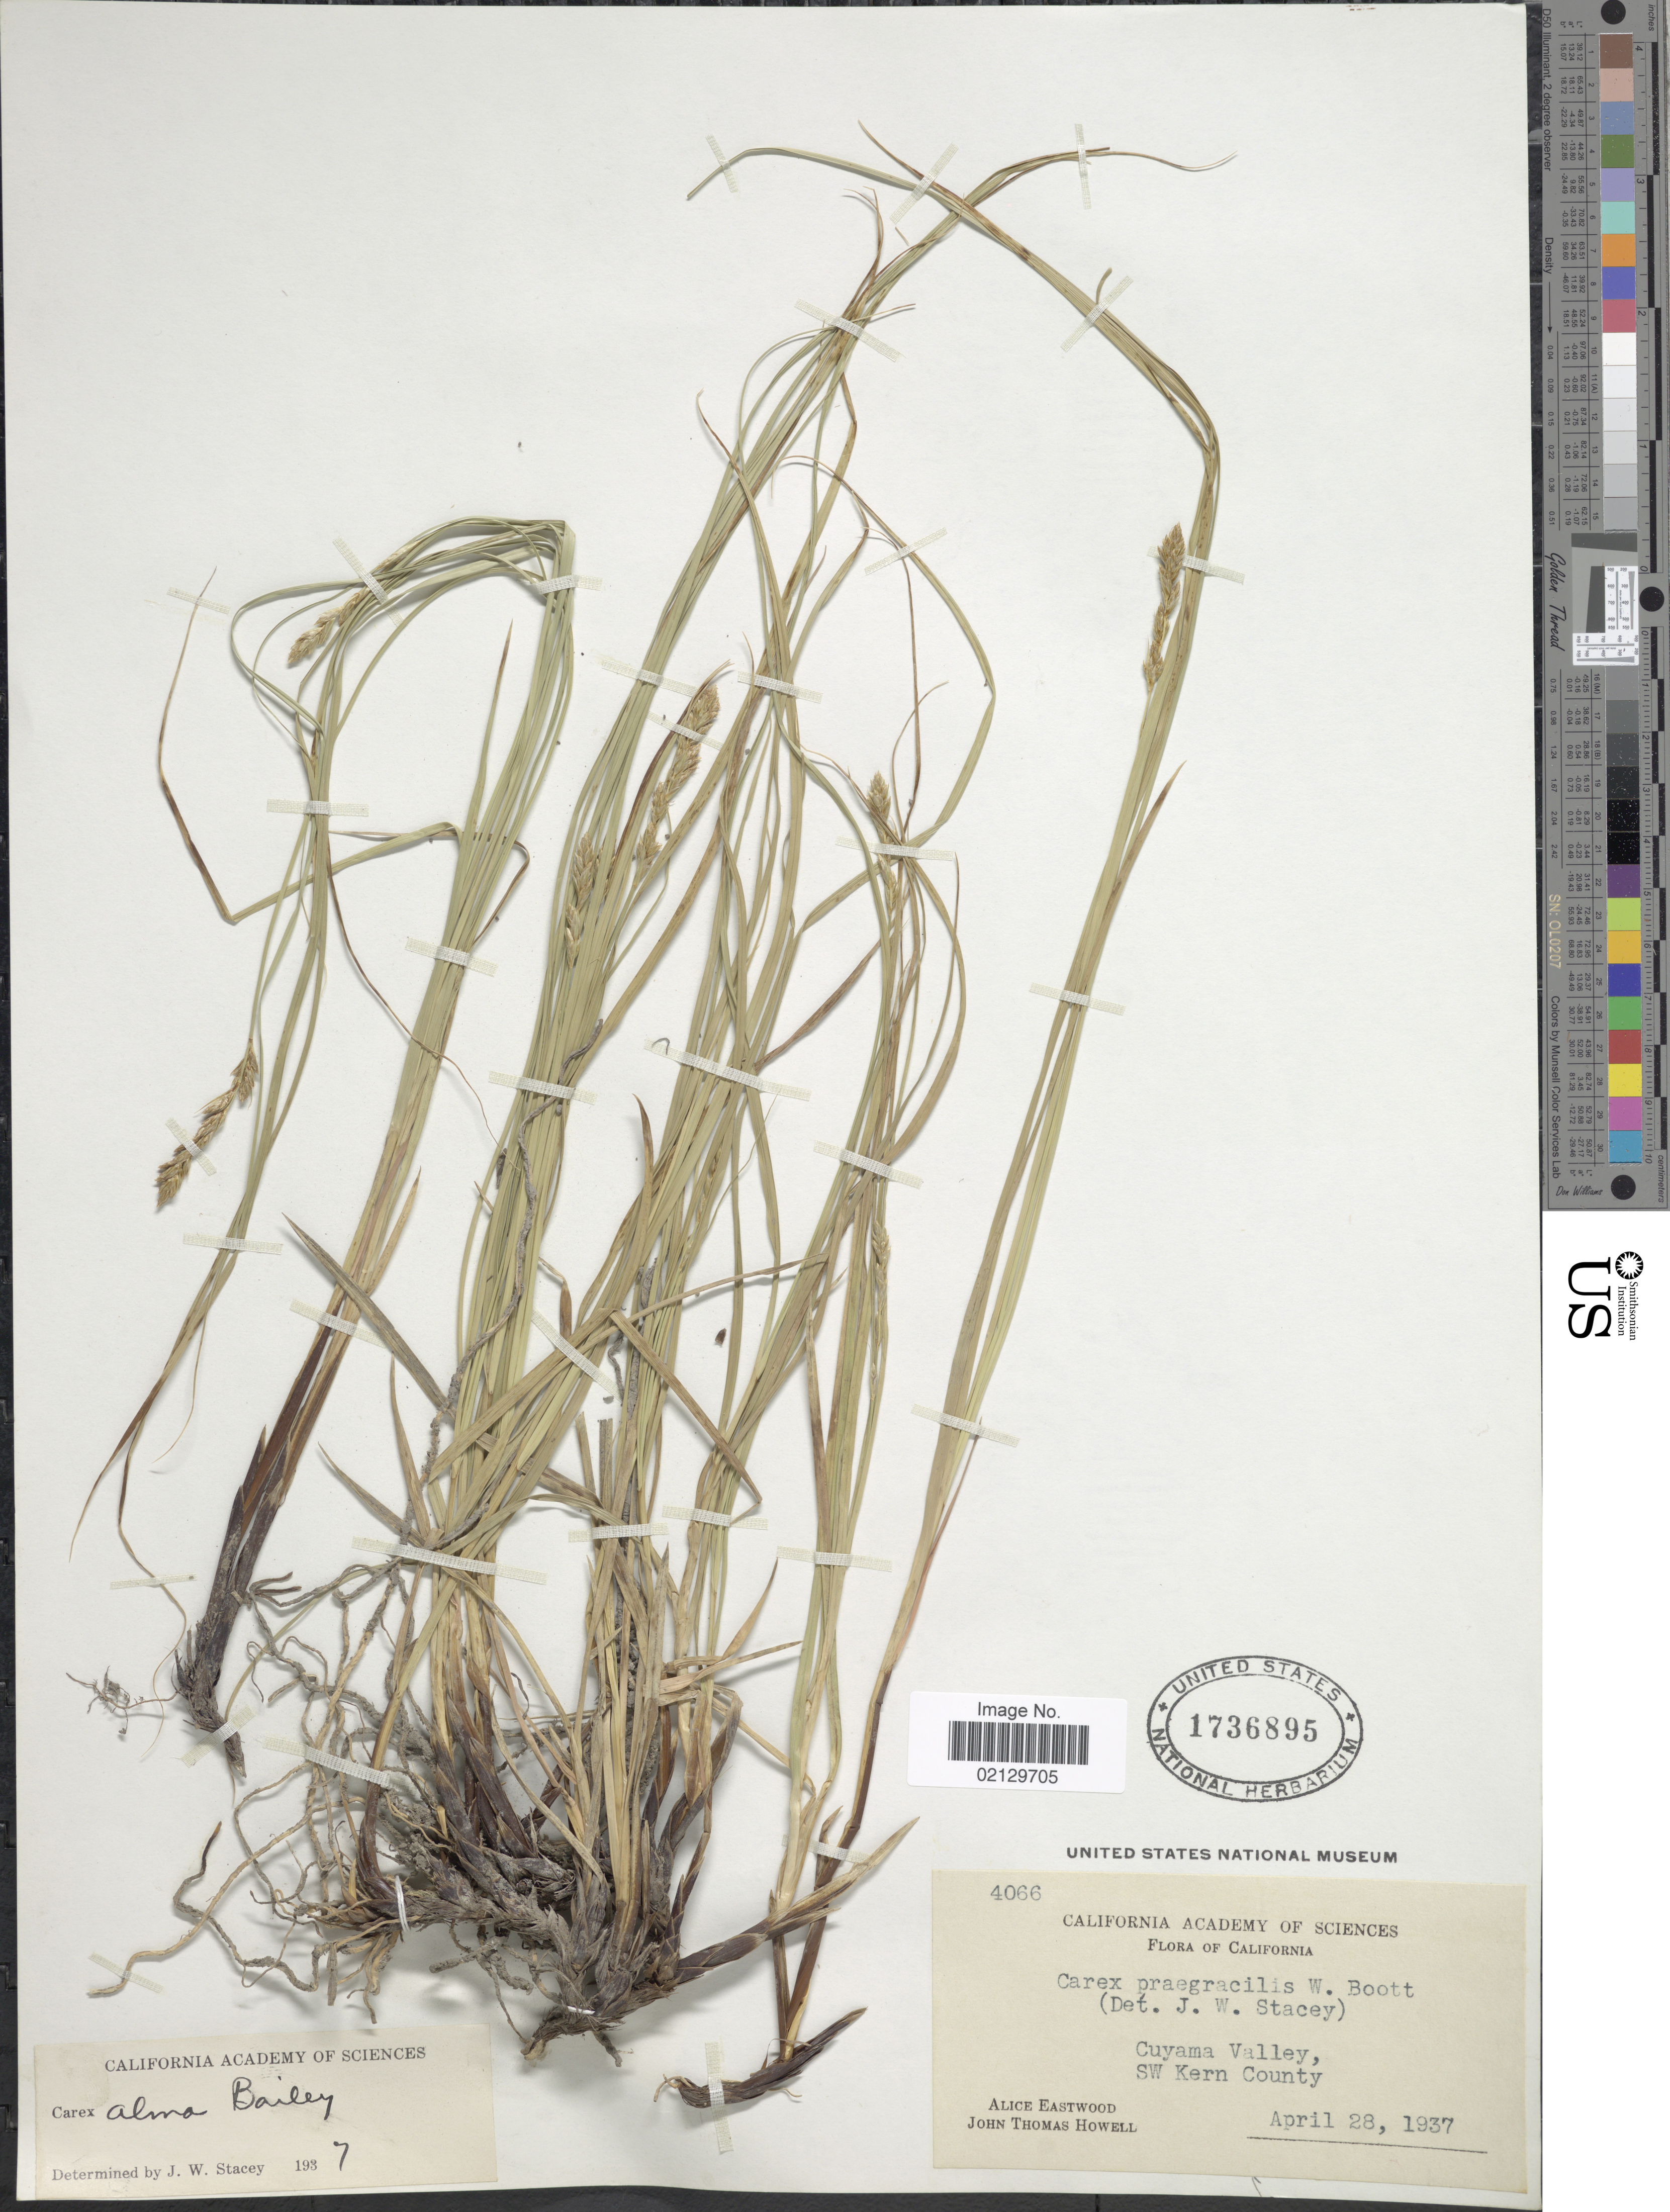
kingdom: Plantae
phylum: Tracheophyta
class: Liliopsida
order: Poales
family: Cyperaceae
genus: Carex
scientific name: Carex praegracilis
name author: W. Boott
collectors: A. Eastwood & J. T. Howell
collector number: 4066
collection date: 1937-04-28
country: United States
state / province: California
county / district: Kern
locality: California, Cuyama Valley, SW Kern County.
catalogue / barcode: US 1736895